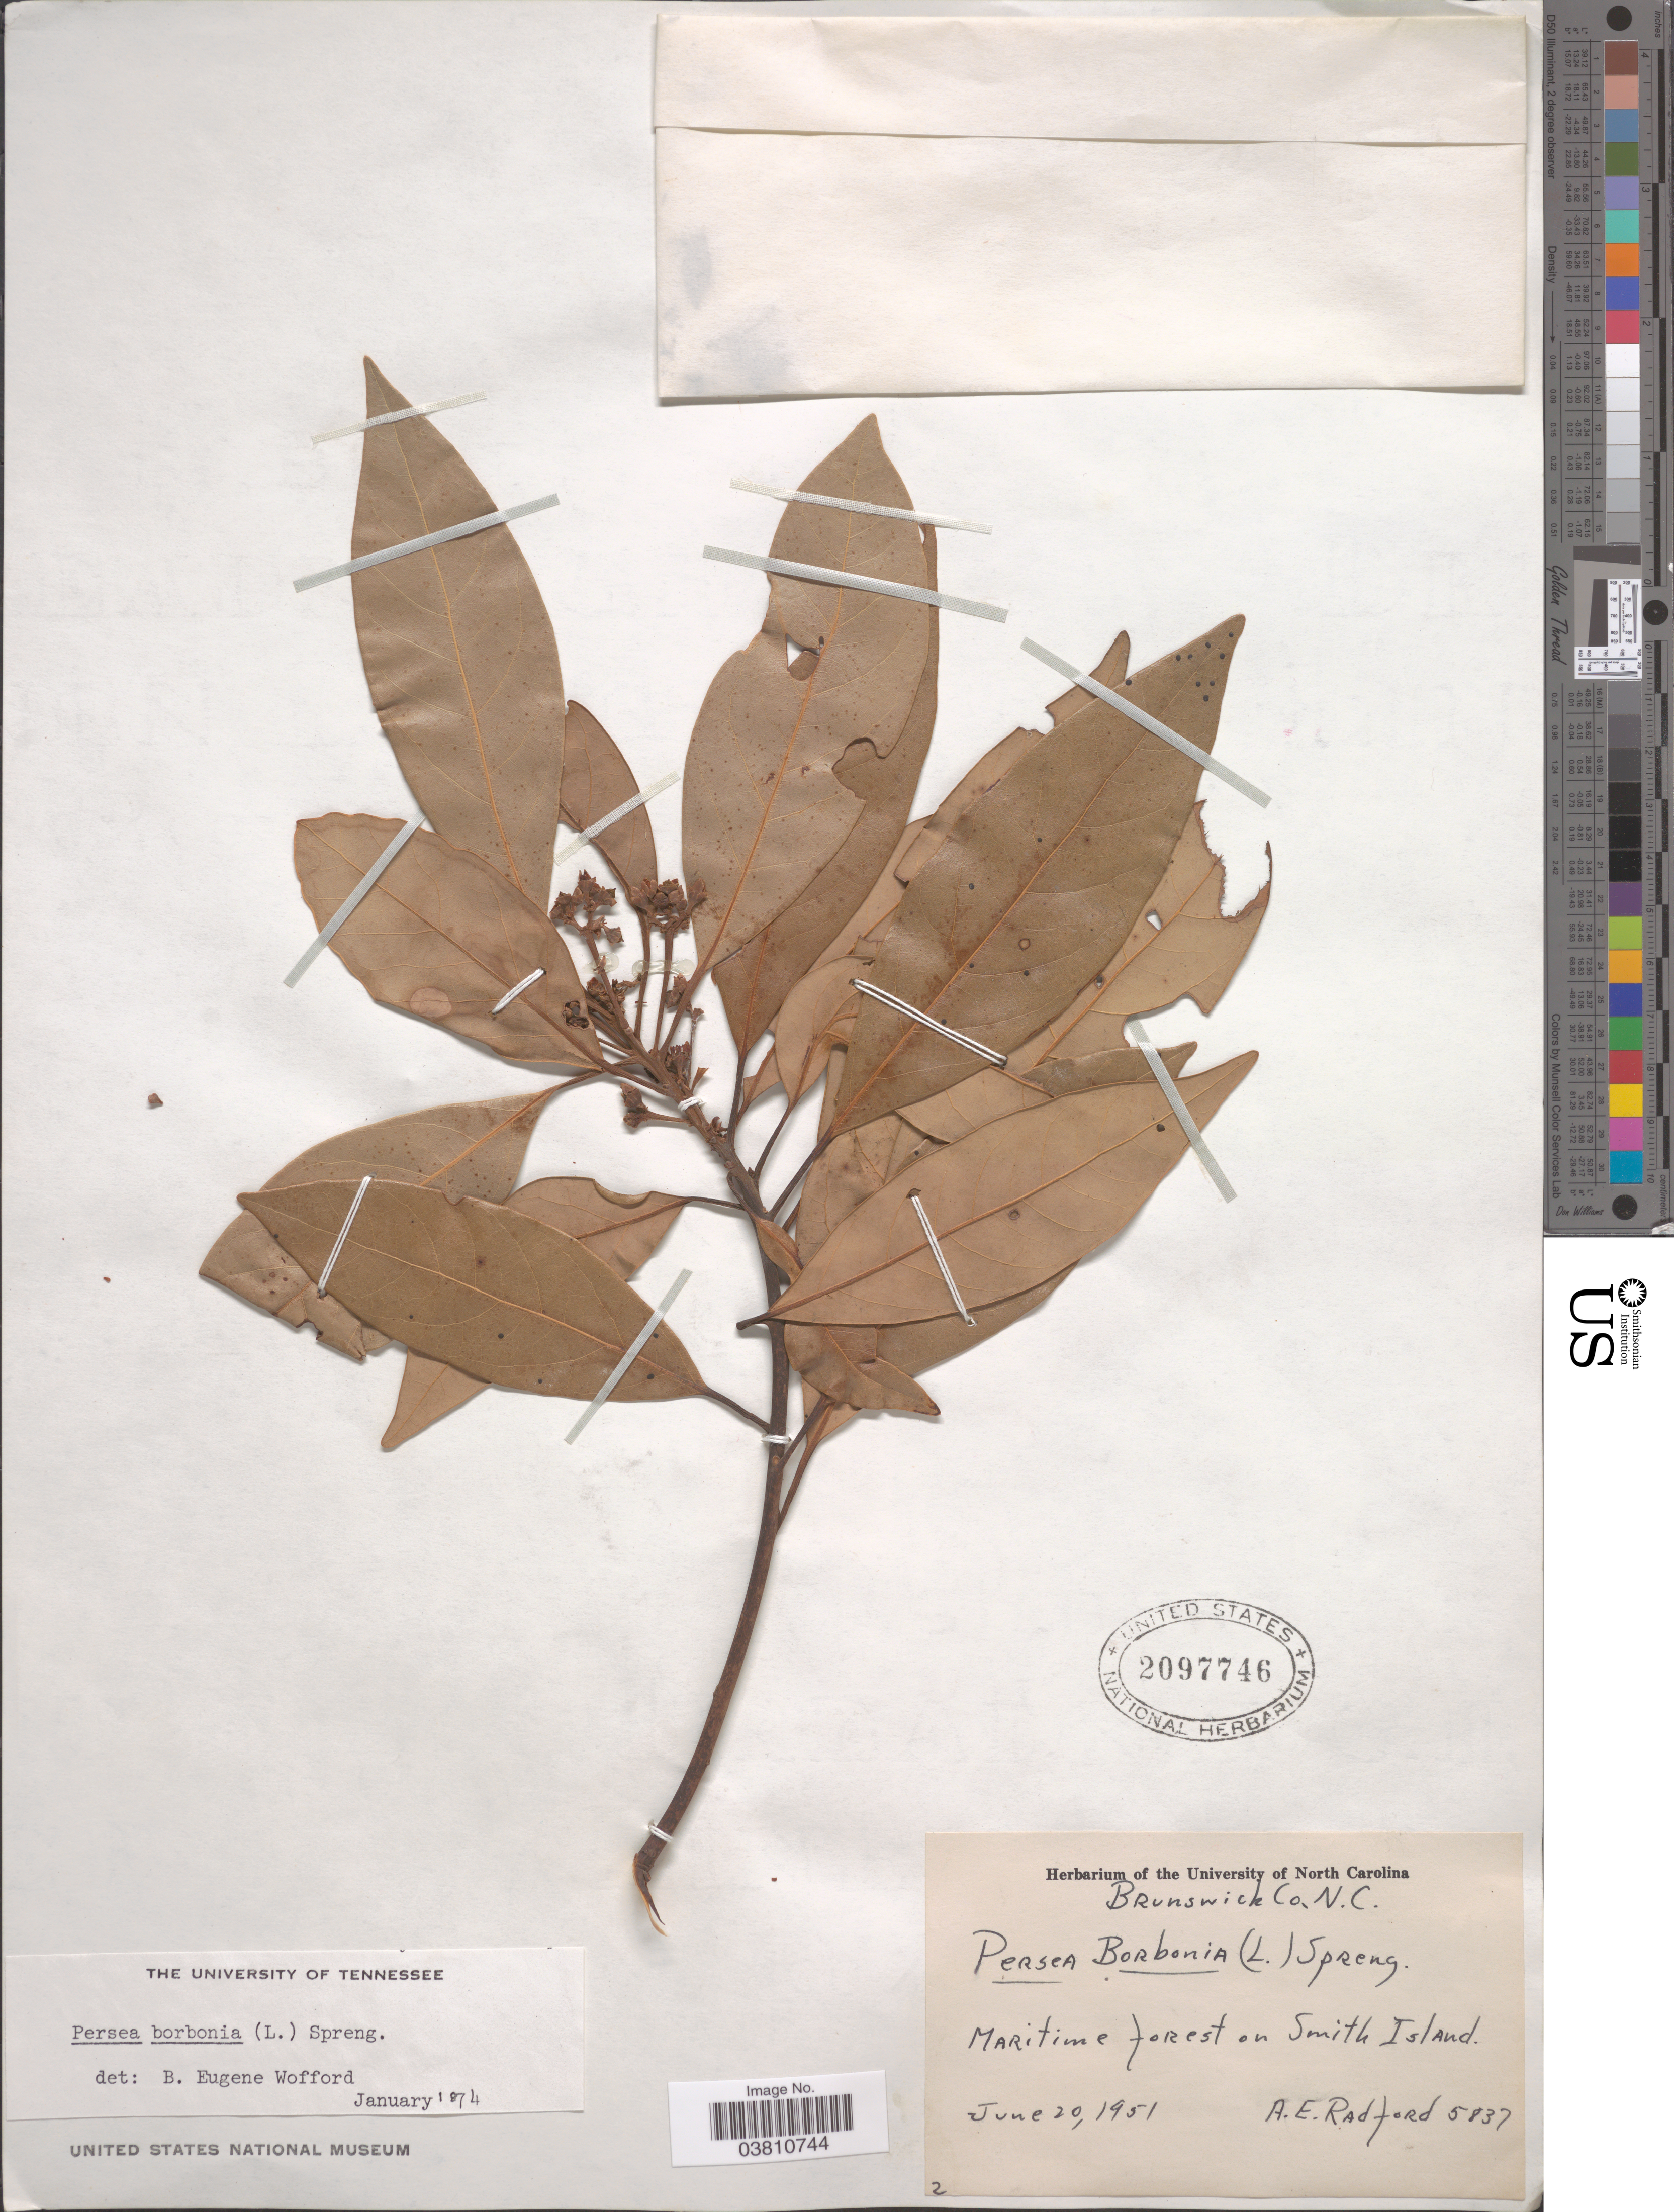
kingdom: Plantae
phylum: Tracheophyta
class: Magnoliopsida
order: Laurales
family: Lauraceae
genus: Persea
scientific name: Persea borbonia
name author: (L.) Spreng.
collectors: A. E. Radford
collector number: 5837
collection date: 1951-06-20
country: United States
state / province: North Carolina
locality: Brunswick Co. Maritime forest on Smith Island.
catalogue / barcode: US 2097746